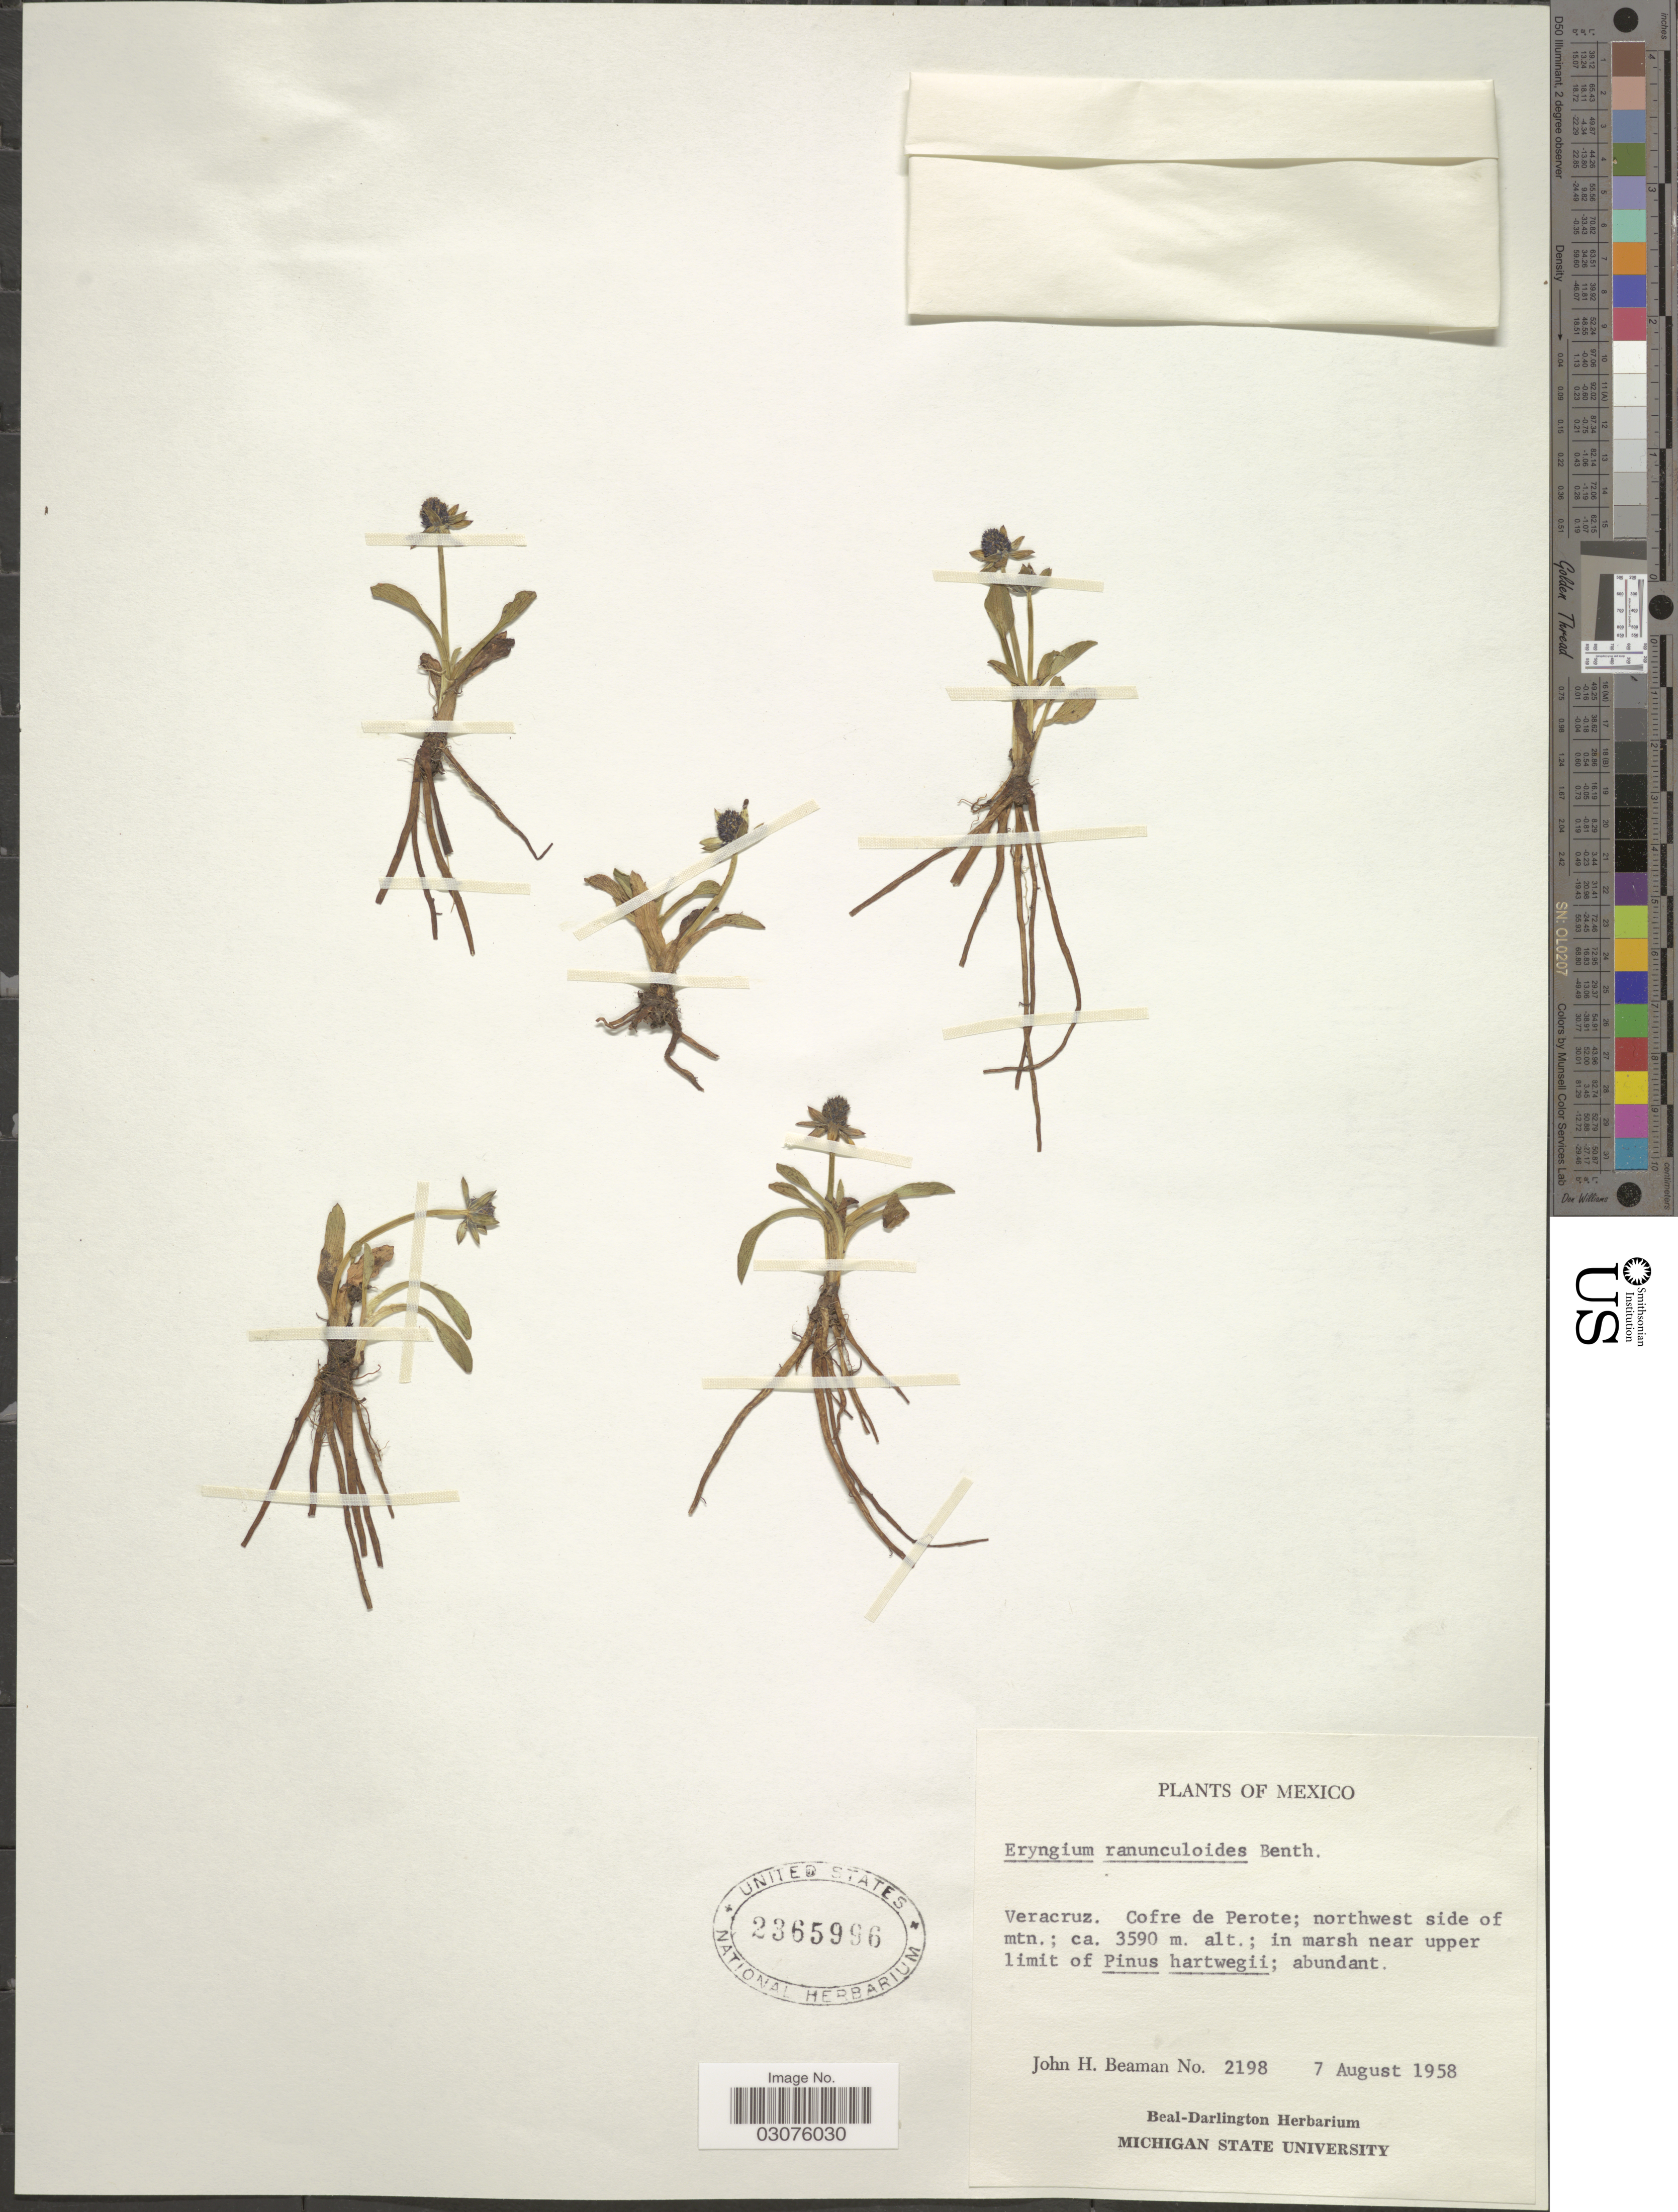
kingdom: Plantae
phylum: Tracheophyta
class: Magnoliopsida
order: Apiales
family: Apiaceae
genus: Eryngium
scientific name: Eryngium ranunculoides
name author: Benth.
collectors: J. H. Beaman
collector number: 2198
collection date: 1958-08-07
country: Mexico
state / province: Veracruz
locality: Veracruz. Cofre de Perote; northwest side of mtn.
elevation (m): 3590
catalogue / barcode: US 2365996